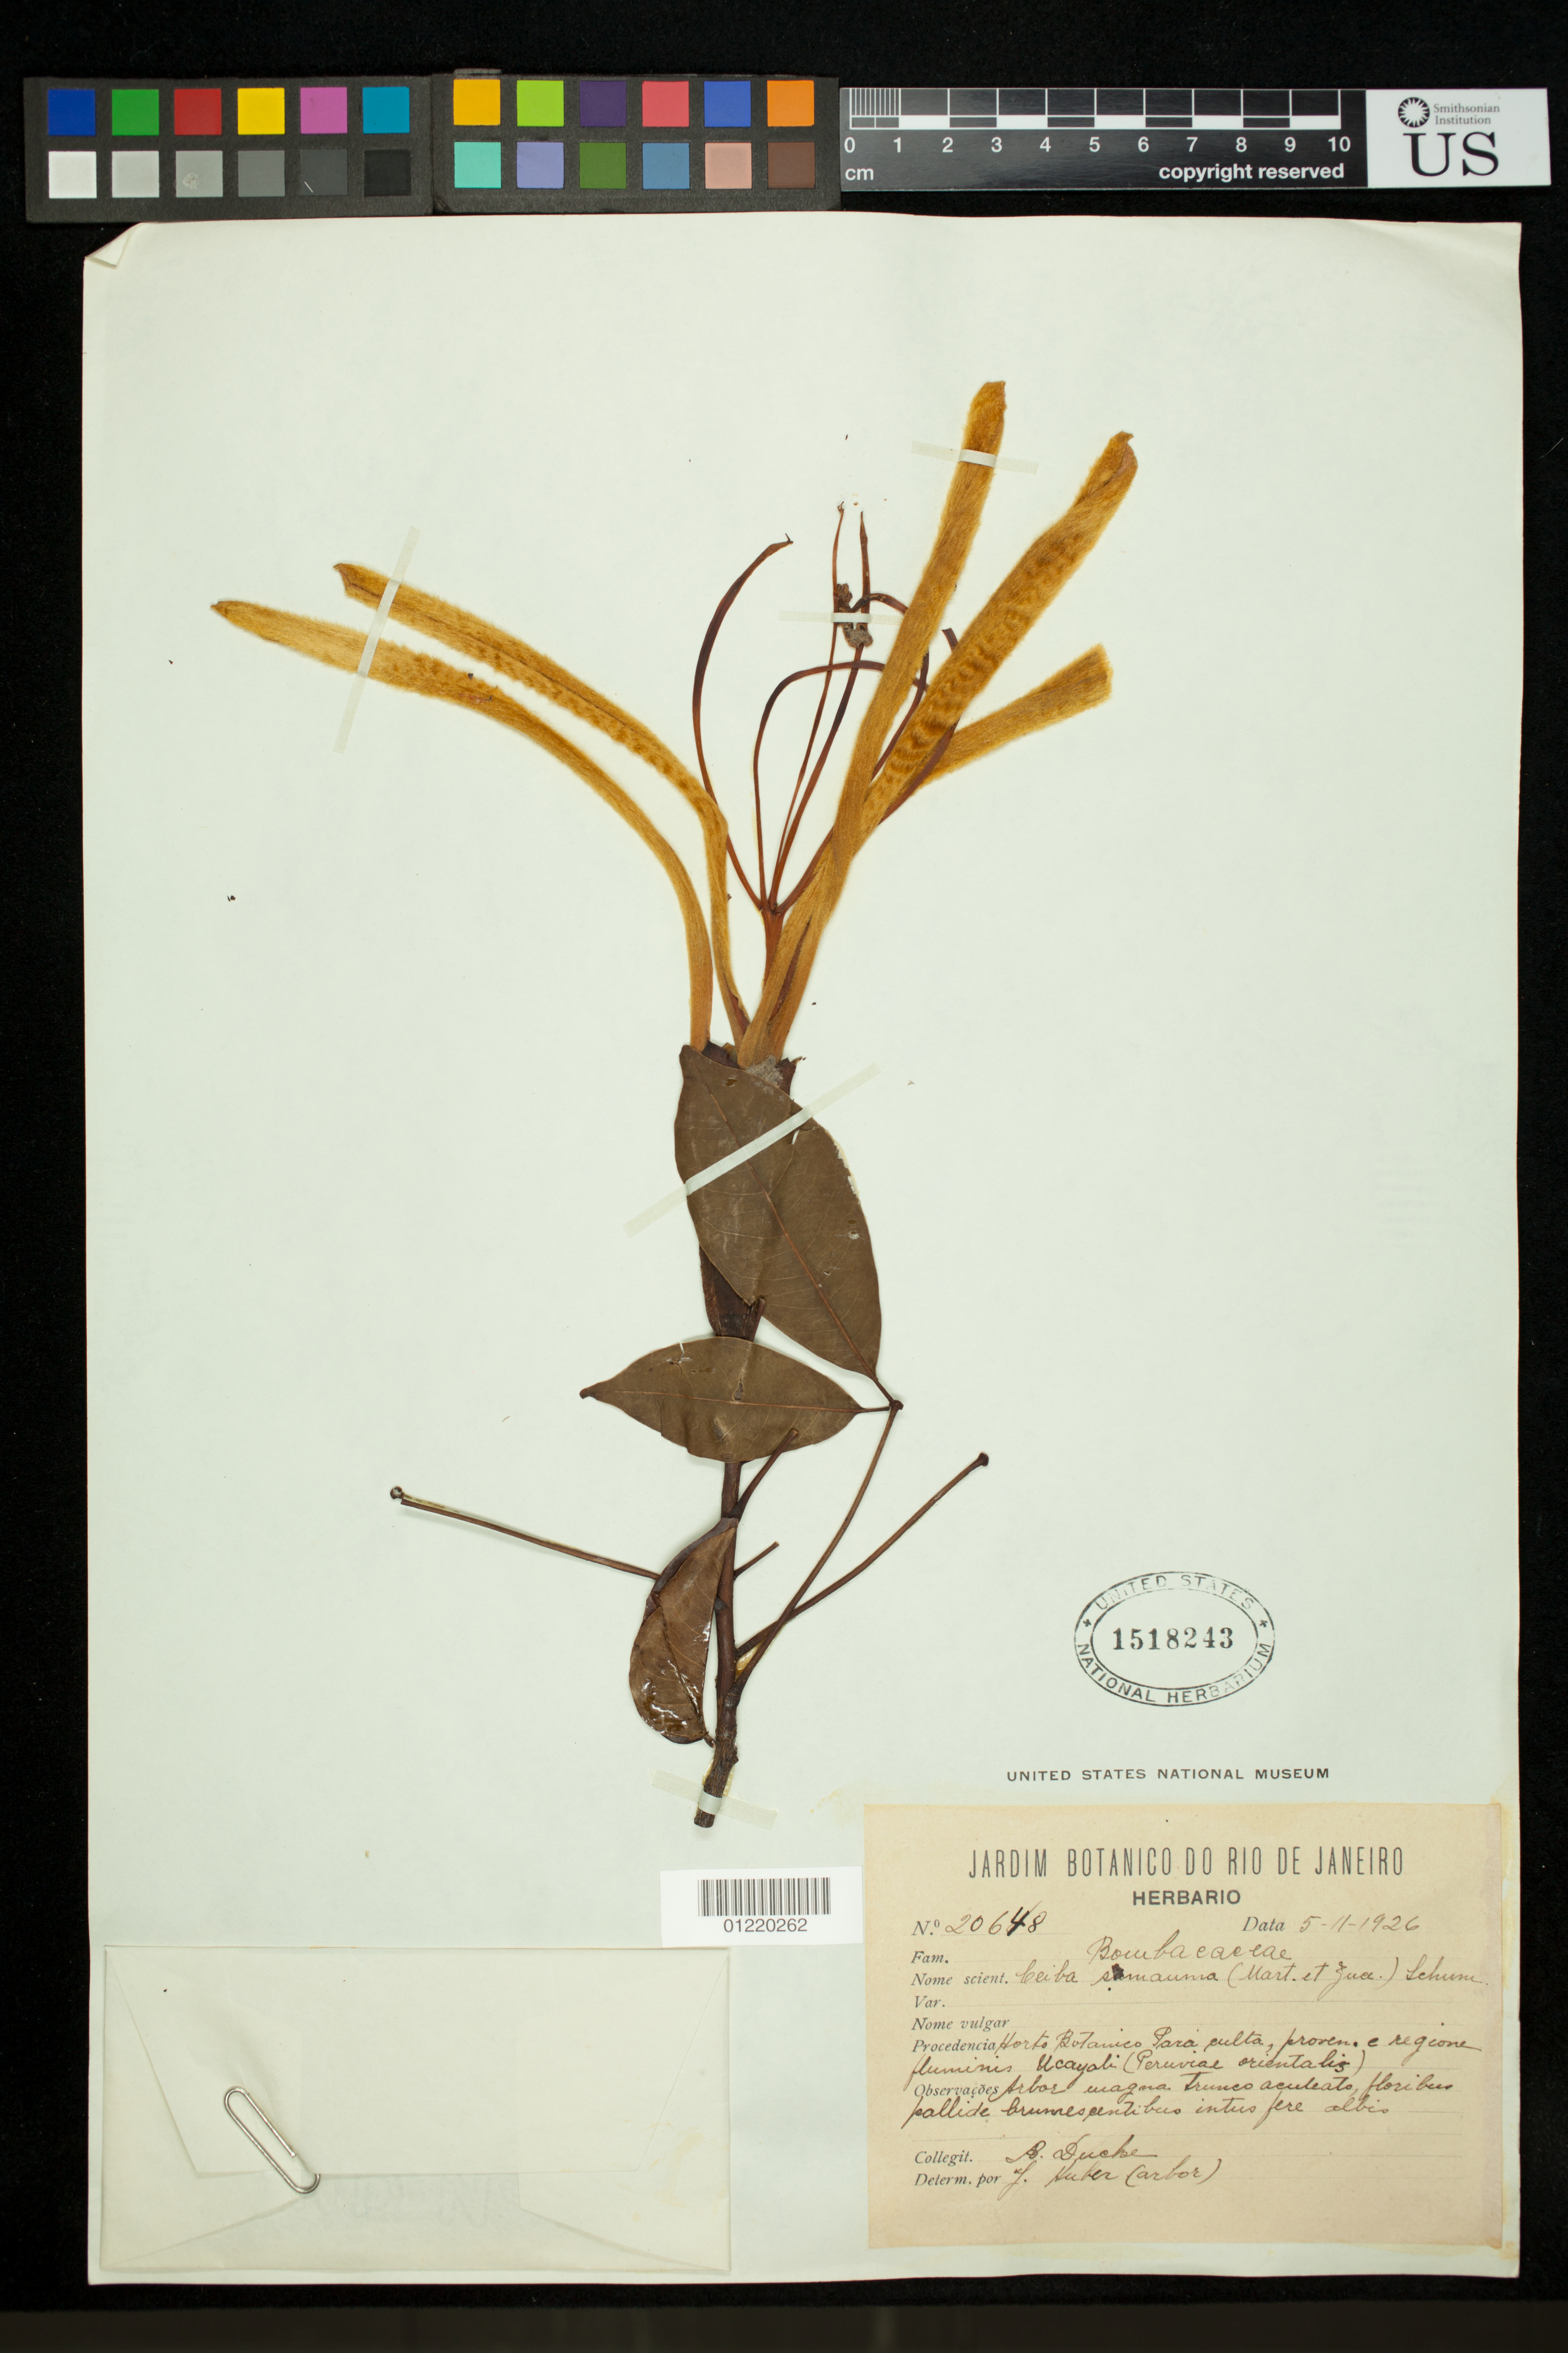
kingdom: Plantae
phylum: Tracheophyta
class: Magnoliopsida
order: Malvales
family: Malvaceae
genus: Ceiba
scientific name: Ceiba samauma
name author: (Mart.) K. Schum.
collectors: A. Ducke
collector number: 20648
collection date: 1926-05-11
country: Peru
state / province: Ucayali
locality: Horto Botanico Para culta, provence regione flummis Ucayali, (Peruvia orentalis)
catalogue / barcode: US 1518243